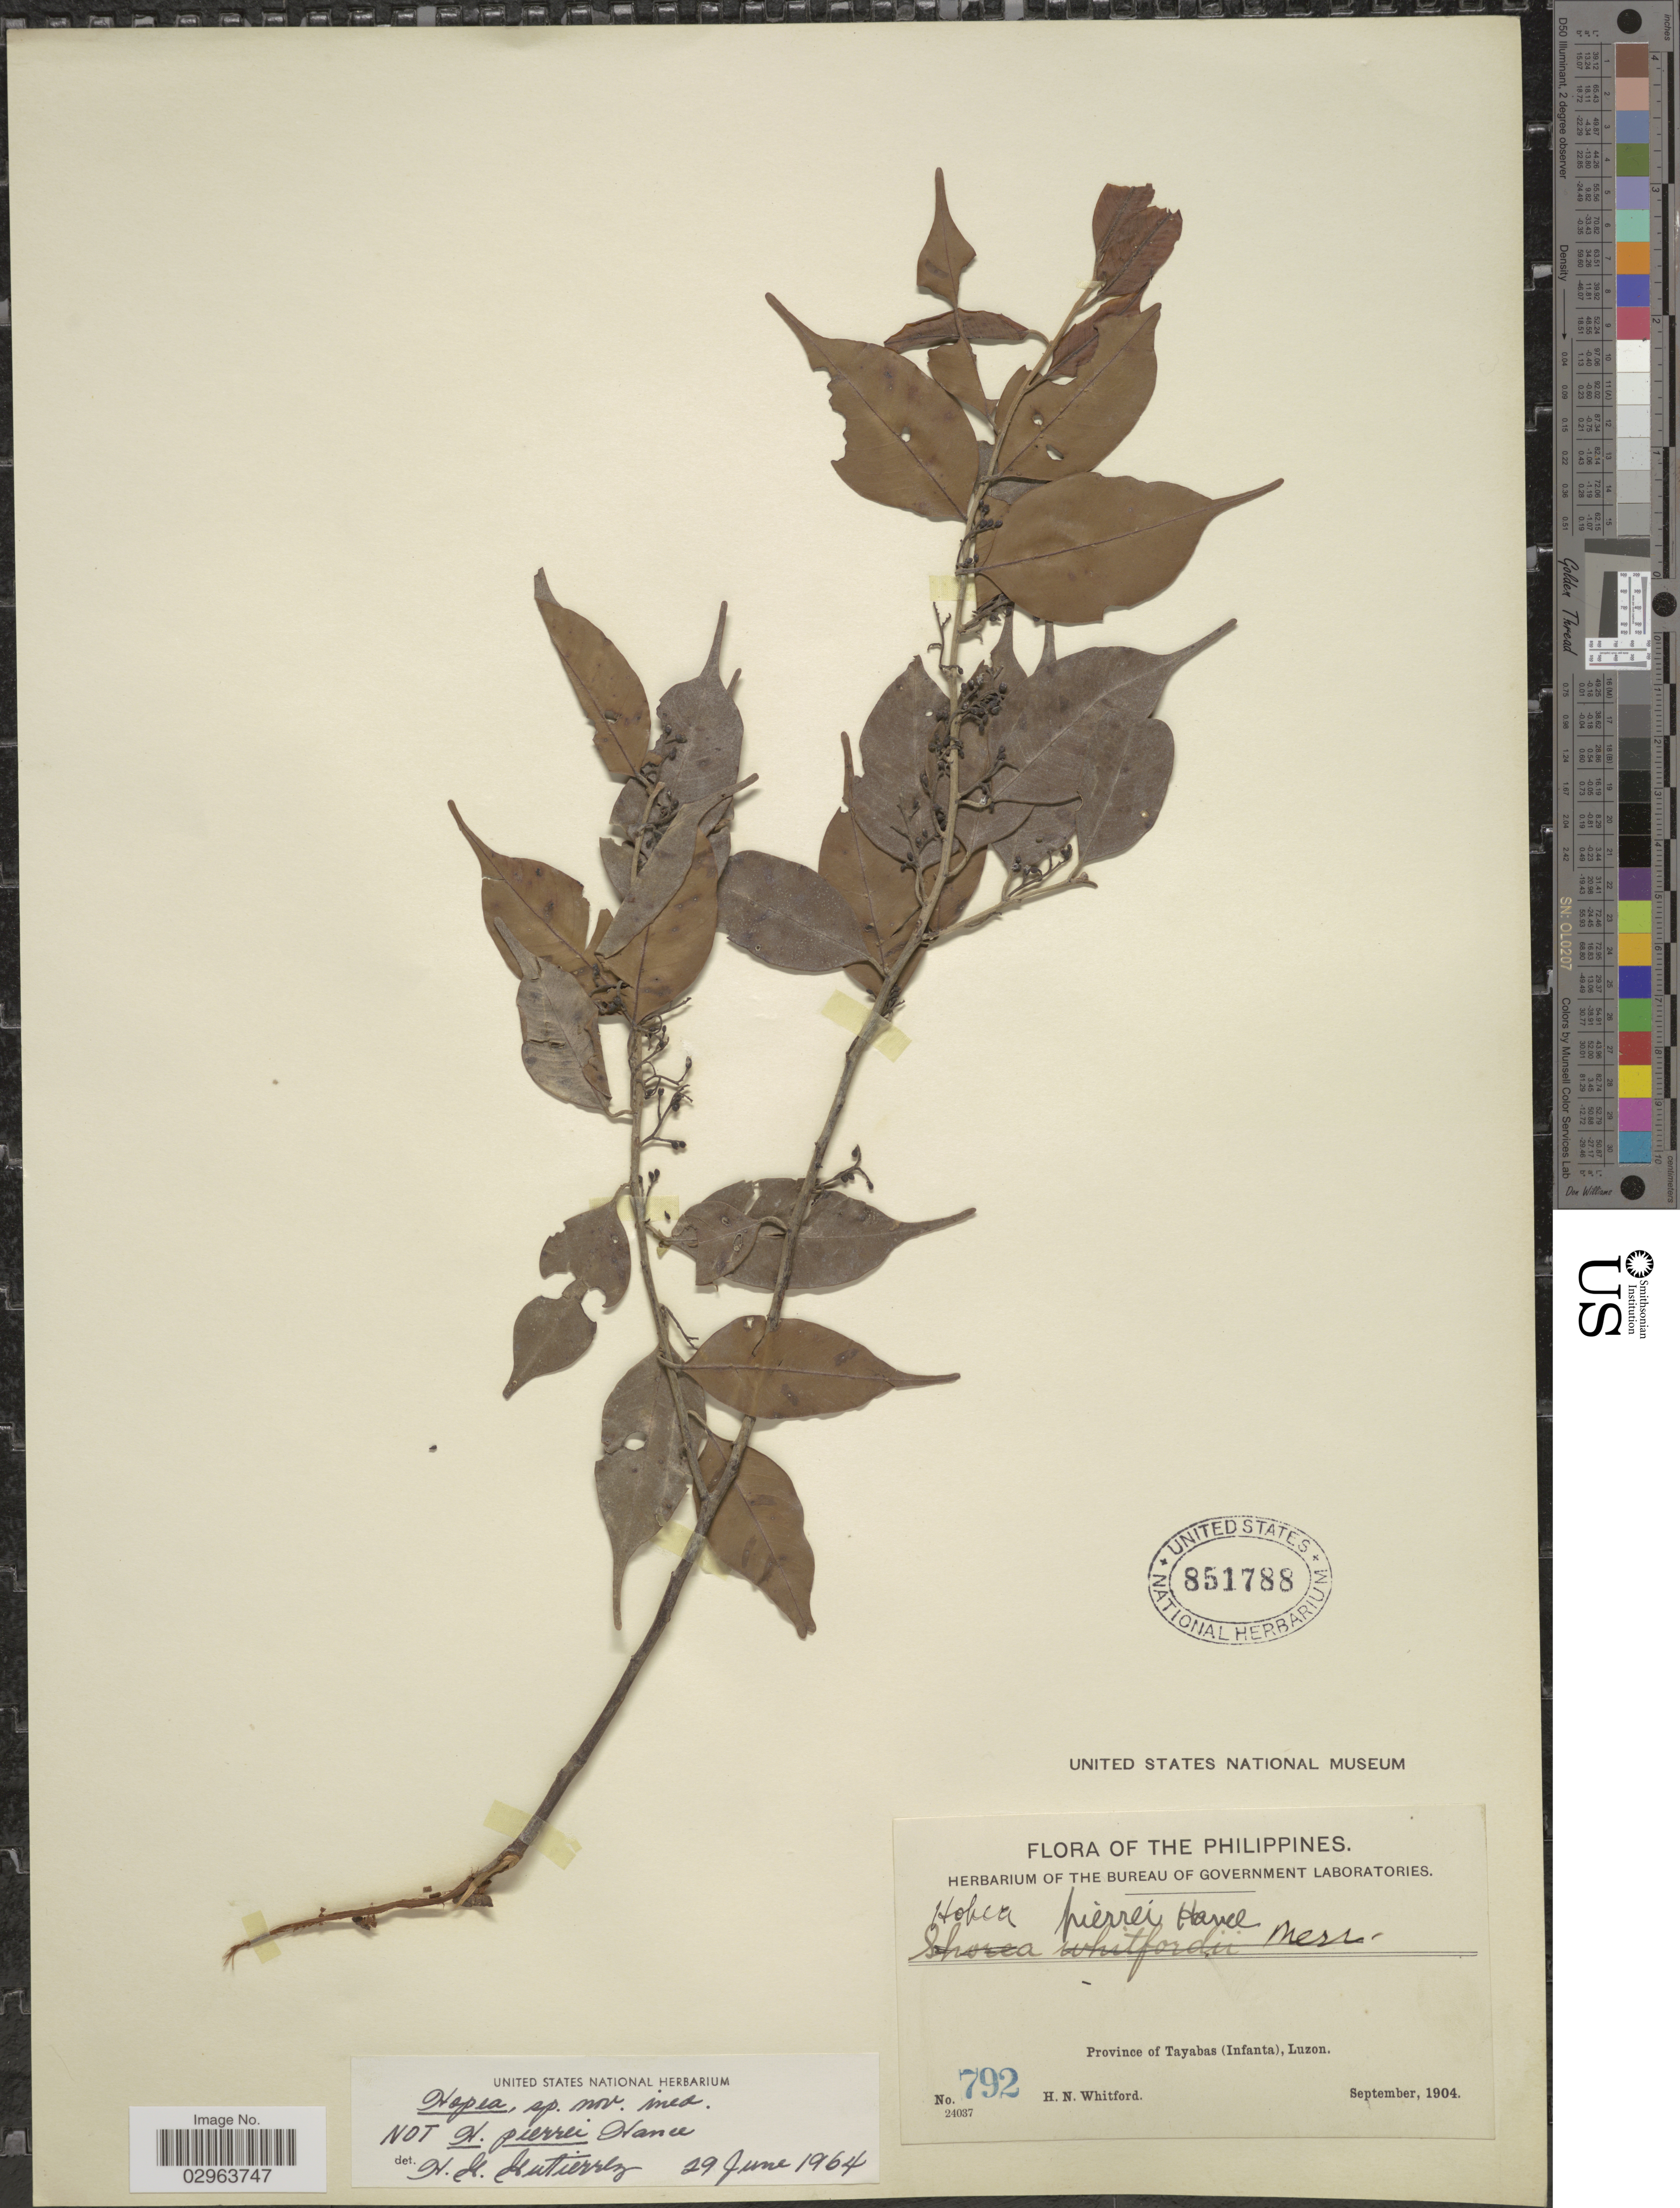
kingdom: Plantae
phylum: Tracheophyta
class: Magnoliopsida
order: Malvales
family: Dipterocarpaceae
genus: Hopea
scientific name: Hopea pierrei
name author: Hance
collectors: H. N. Whitford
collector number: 792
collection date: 1904-09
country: Philippines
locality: Province Tayabas (Infanta), Luzon.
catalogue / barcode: US 851788